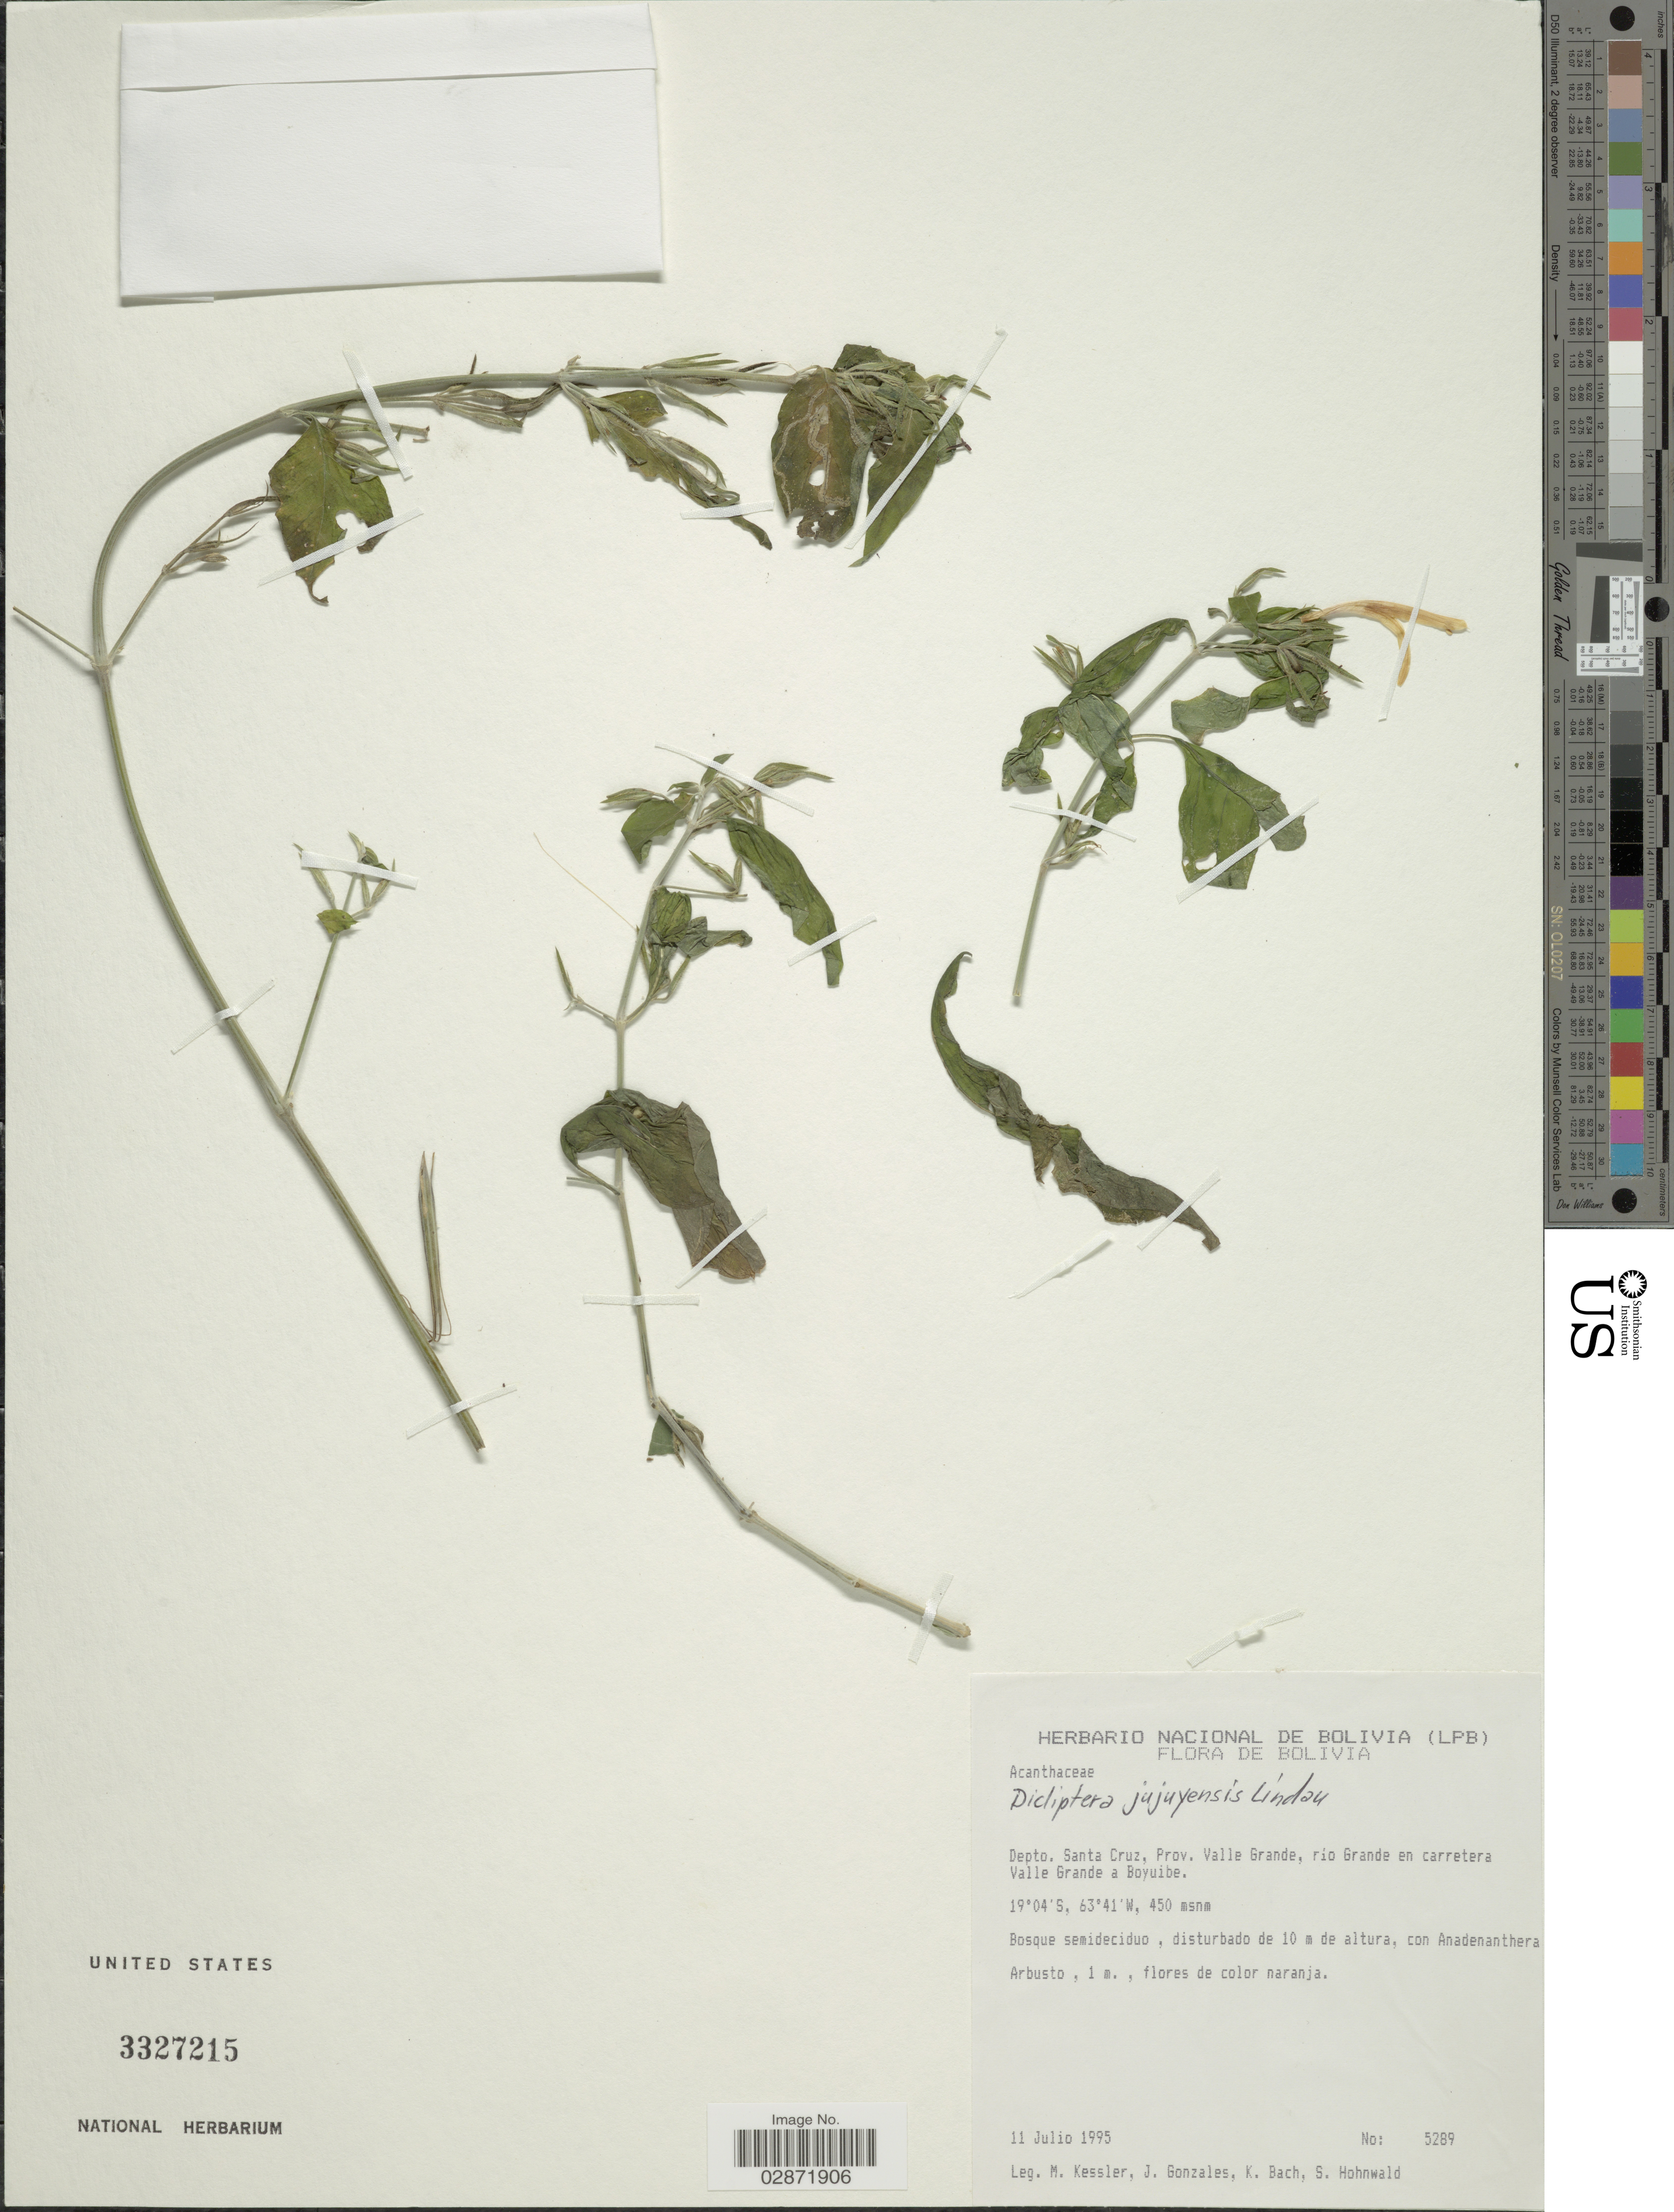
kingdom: Plantae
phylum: Tracheophyta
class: Magnoliopsida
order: Lamiales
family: Acanthaceae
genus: Dicliptera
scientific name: Dicliptera jujuyensis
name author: Lindau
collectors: M. Kessler, J. Gonzales, K. Bach & S. Hohnwald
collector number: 5289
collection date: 1995-07-11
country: Bolivia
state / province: Santa Cruz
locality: Depto. Santa Cruz, Prov. Valle Grande, río Grande en carretera Valle Grande a Boyuibe.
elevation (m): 450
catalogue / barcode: US 3327215